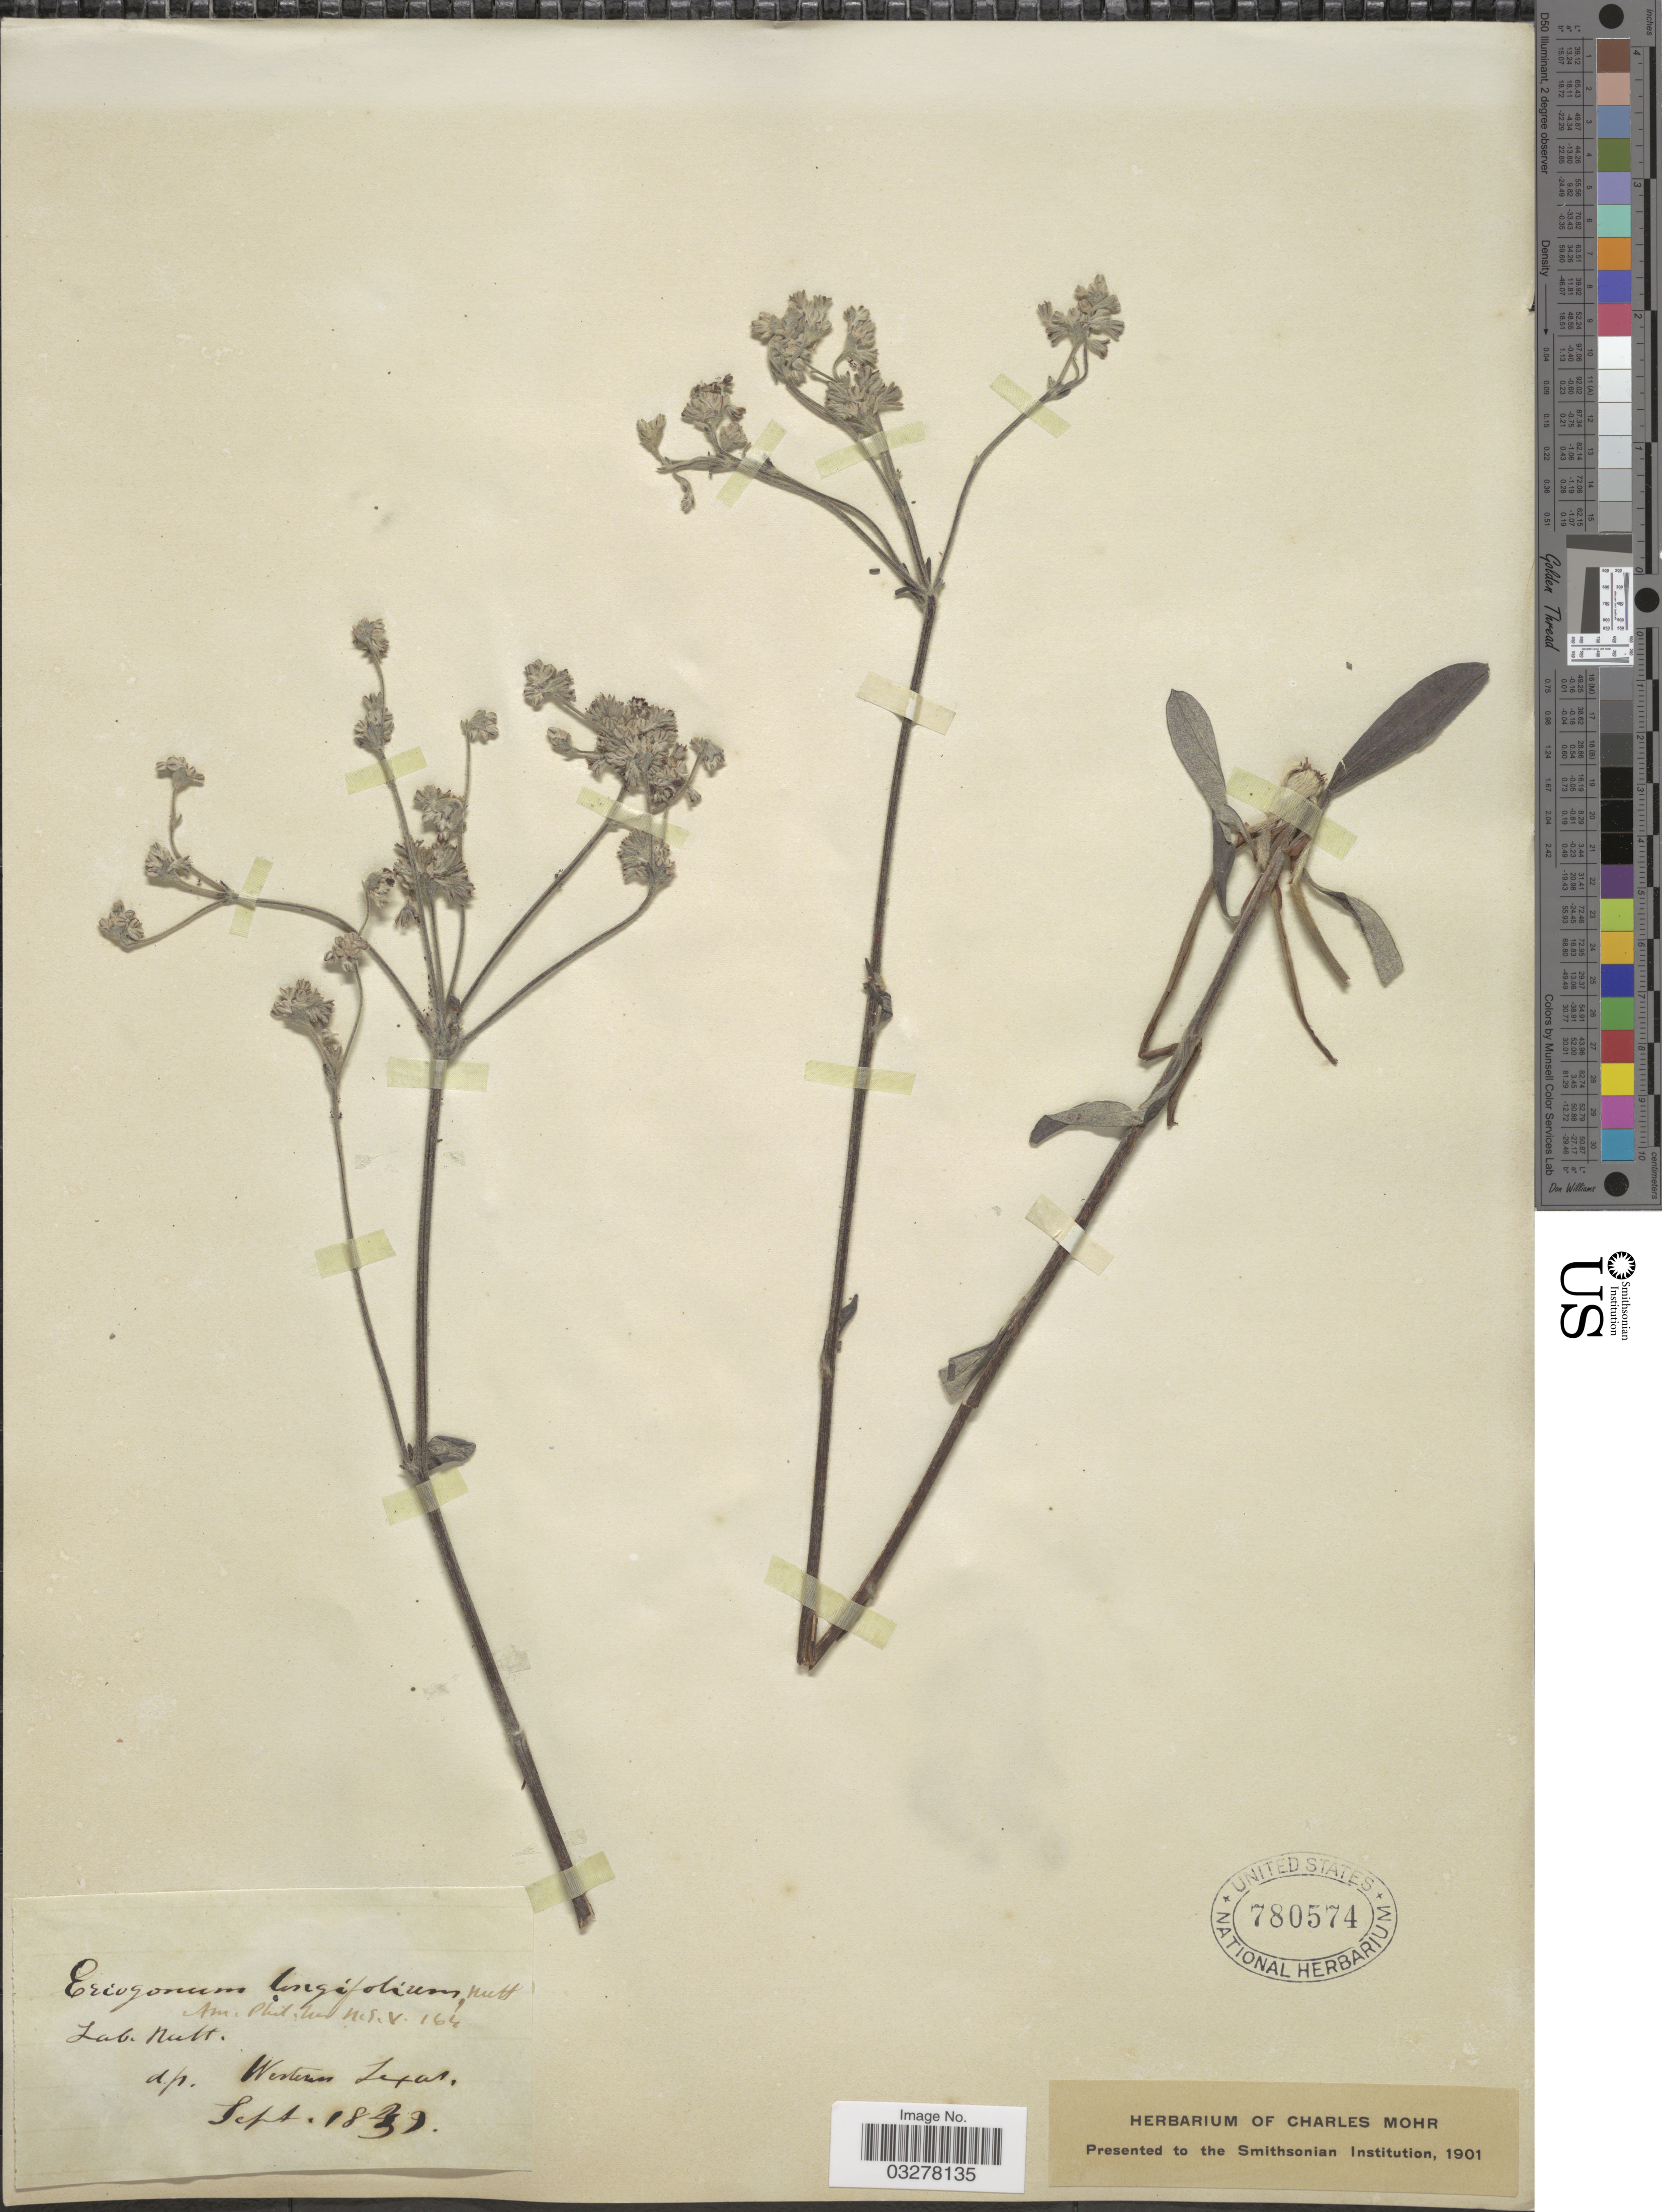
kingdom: Plantae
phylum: Tracheophyta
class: Magnoliopsida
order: Caryophyllales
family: Polygonaceae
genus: Eriogonum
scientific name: Eriogonum longifolium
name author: Nutt.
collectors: ex herb. Charles Mohr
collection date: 1839-09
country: United States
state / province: Texas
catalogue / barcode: US 780574